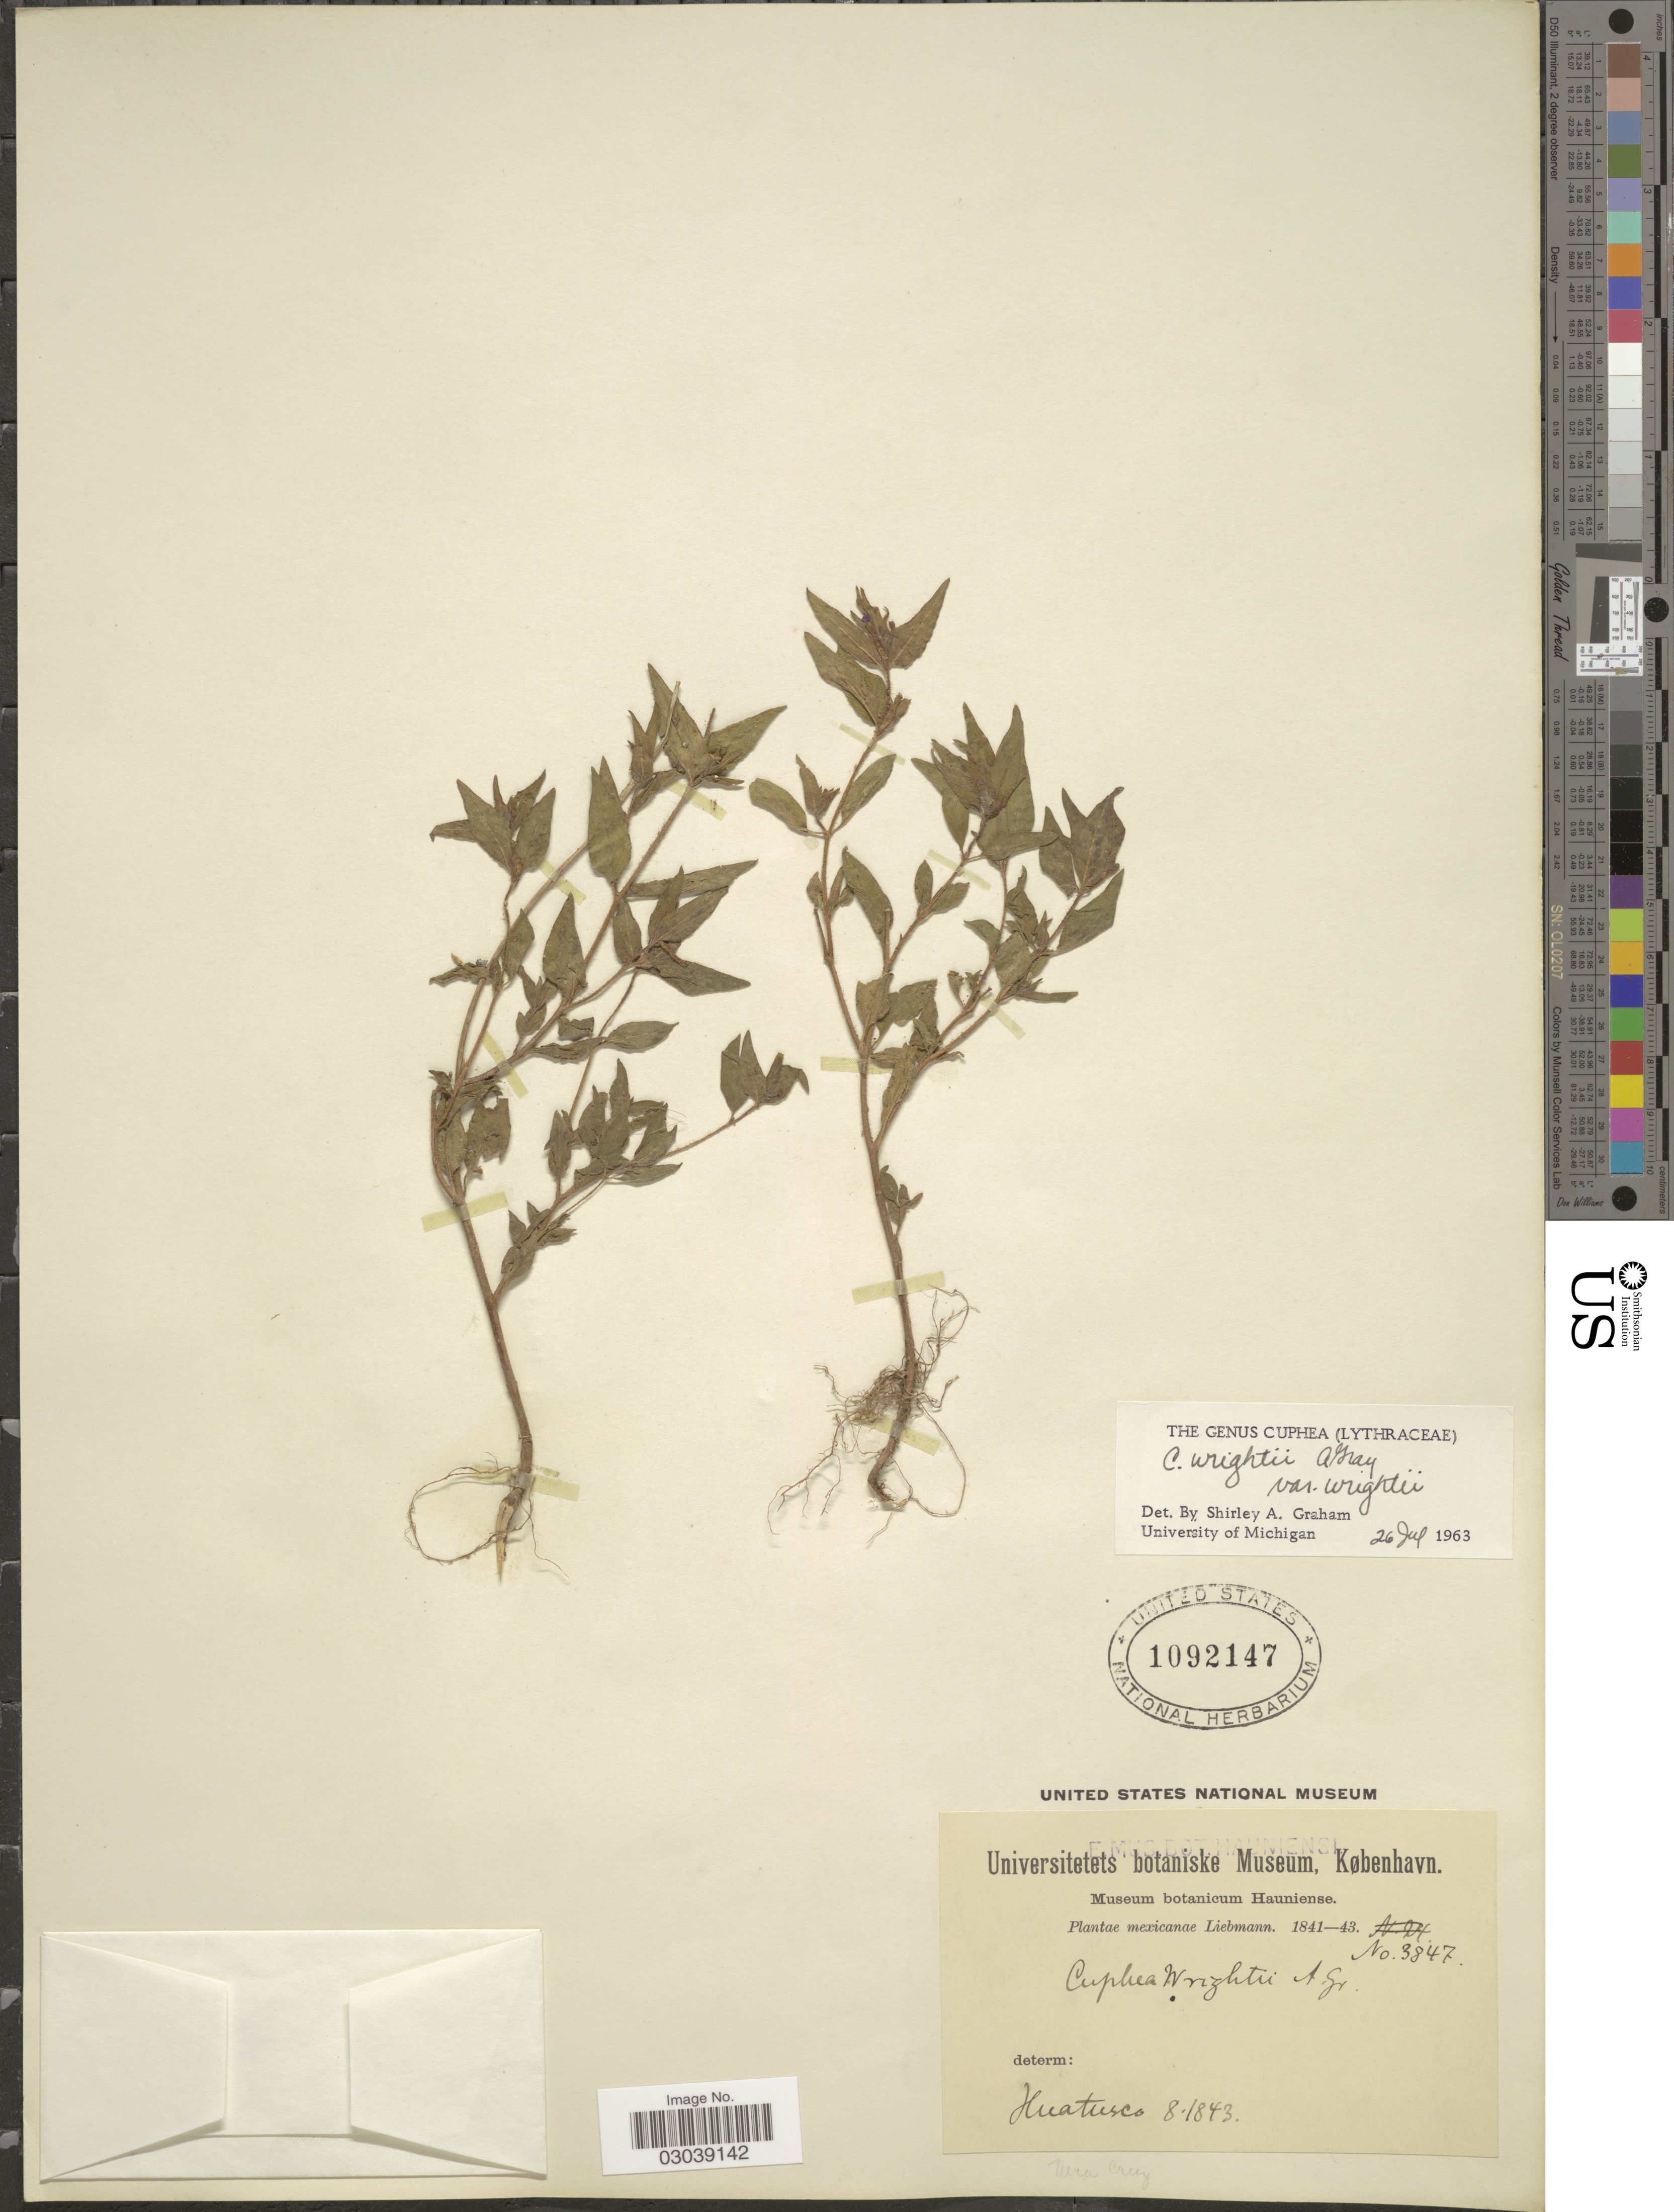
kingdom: Plantae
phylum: Tracheophyta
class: Magnoliopsida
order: Myrtales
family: Lythraceae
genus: Cuphea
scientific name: Cuphea wrightii var. wrightii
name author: A. Gray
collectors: Liebmann, --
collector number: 3847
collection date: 1841/1943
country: Mexico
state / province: Veracruz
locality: Veracruz.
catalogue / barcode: US 1092147